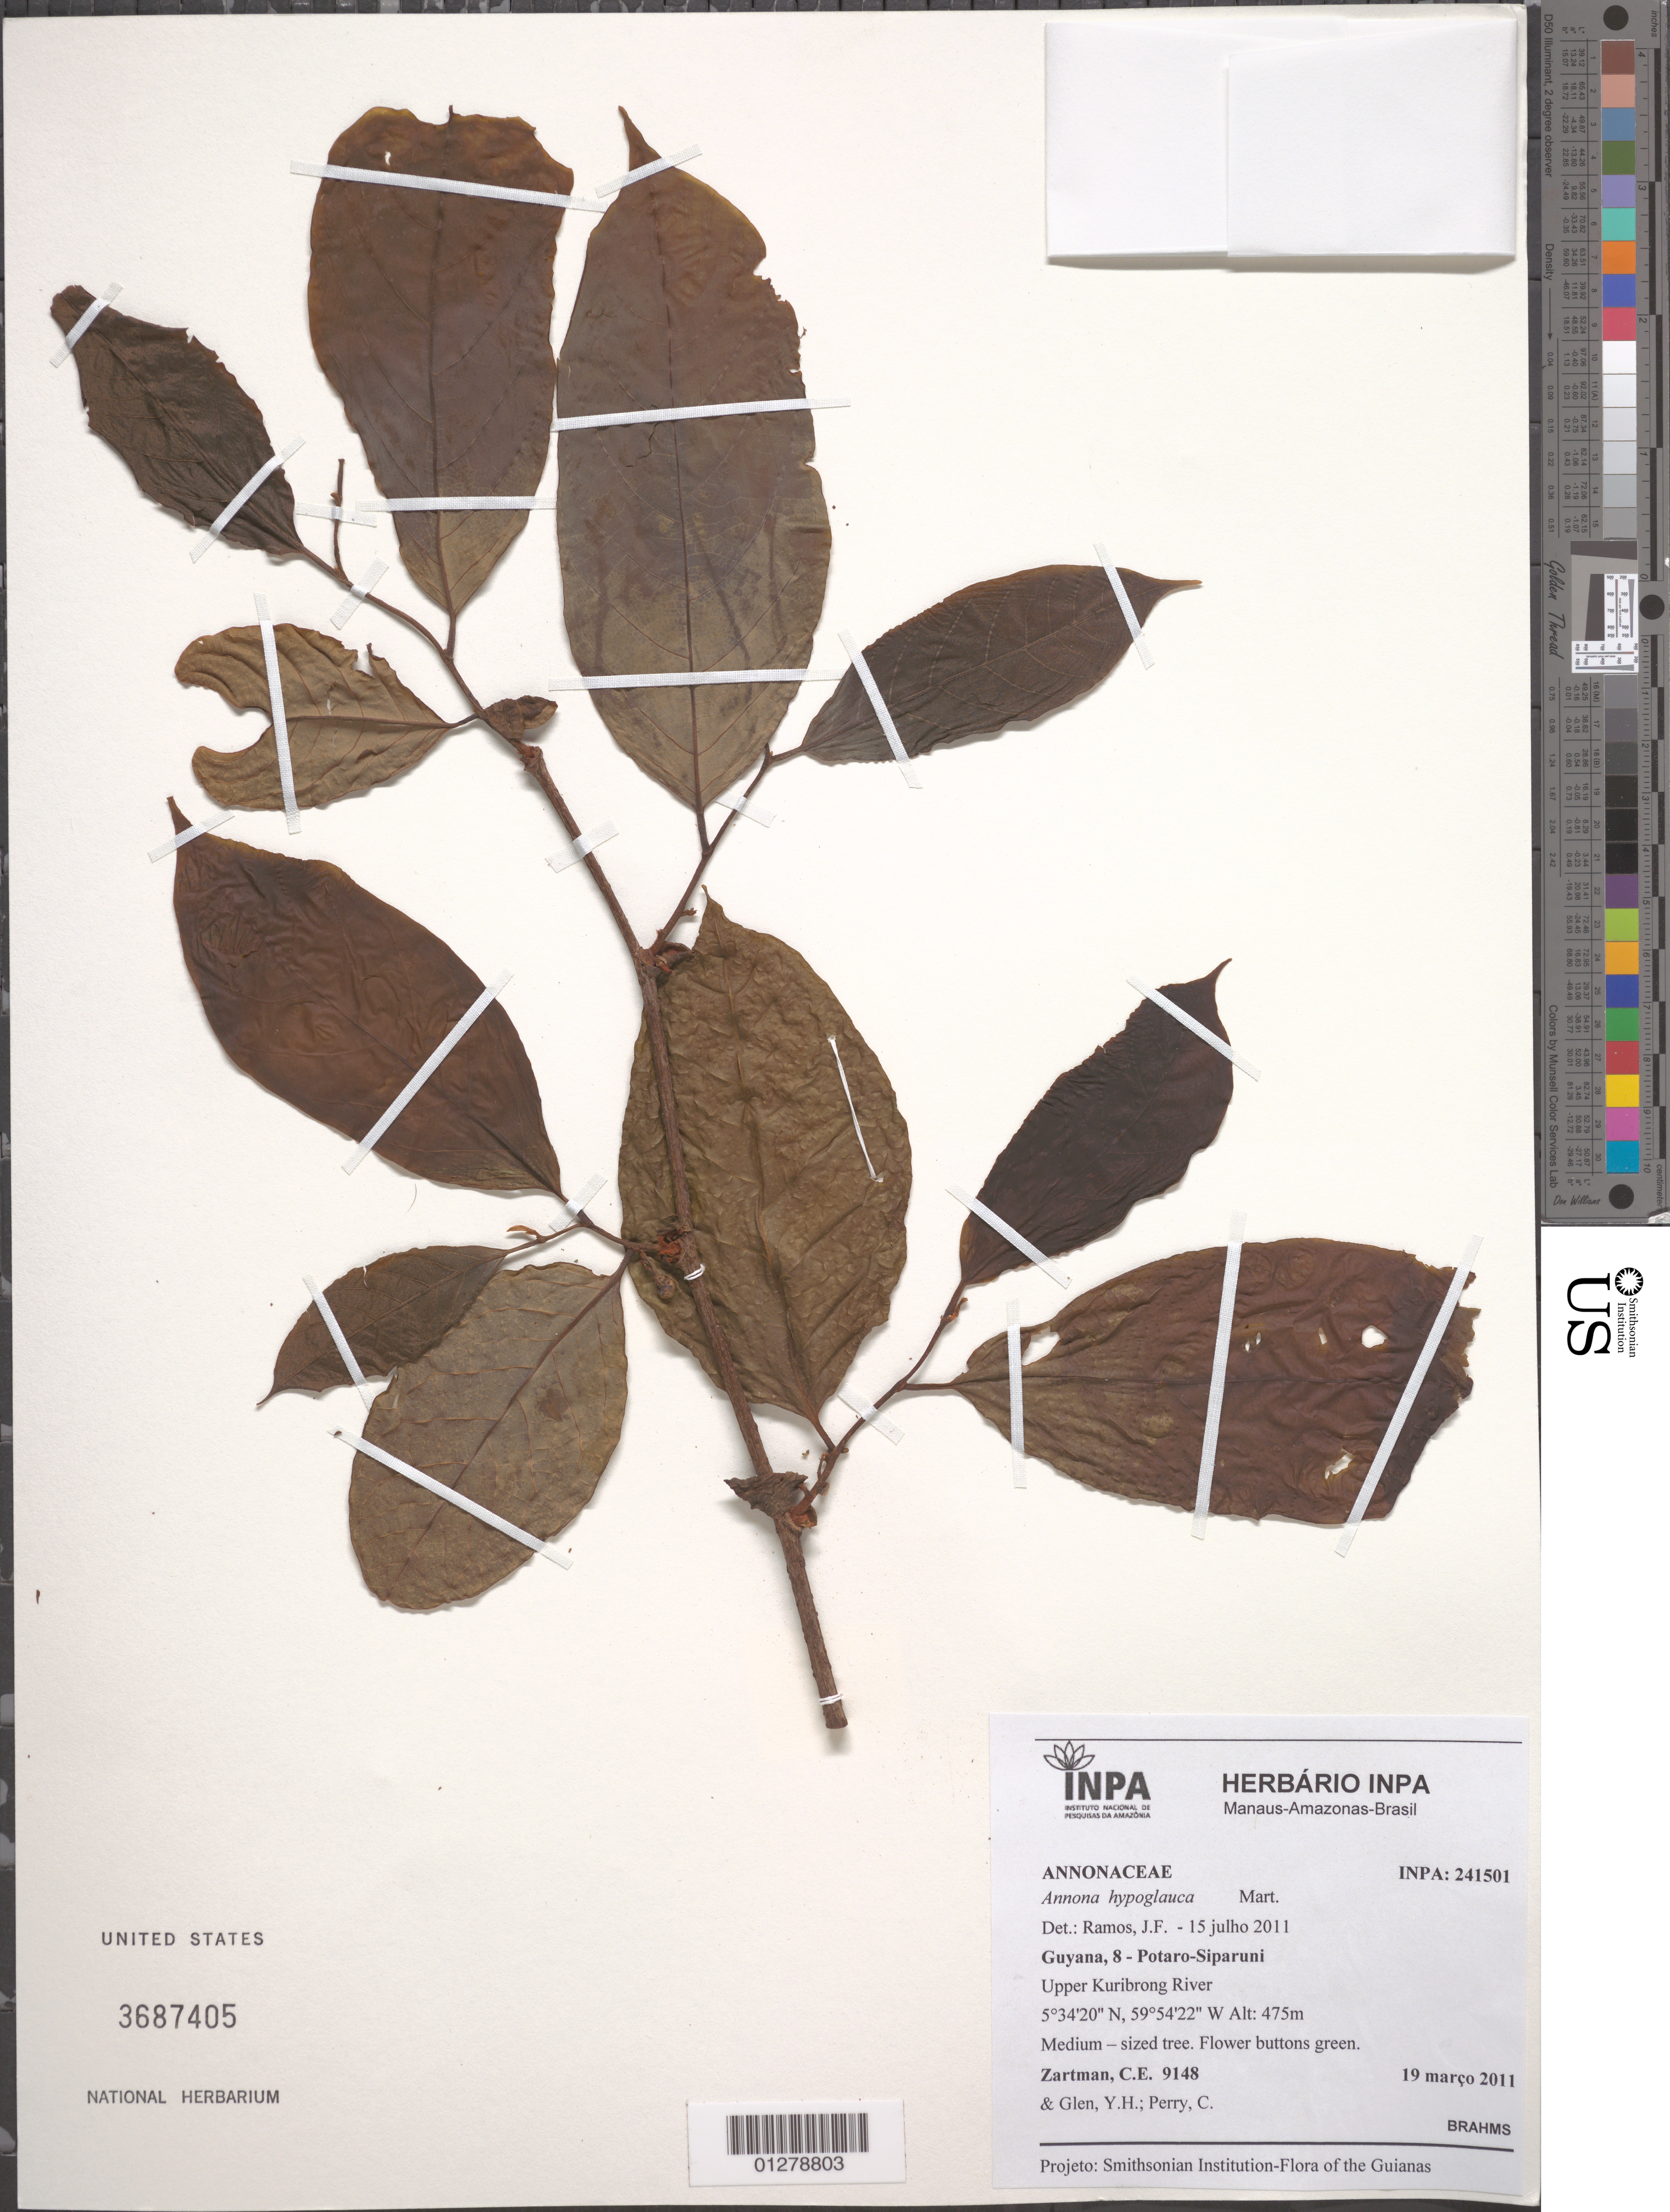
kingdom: Plantae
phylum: Tracheophyta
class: Magnoliopsida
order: Magnoliales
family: Annonaceae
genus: Annona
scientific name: Annona hypoglauca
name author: Mart.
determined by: Ramos, J. F.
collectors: C. Zartman, M. Pombo, Y. Glen & C. Perry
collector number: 9148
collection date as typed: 19 Mar 2011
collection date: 2011-03-19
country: Guyana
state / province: Potaro-Siparuni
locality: Upper Kuribrong River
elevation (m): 475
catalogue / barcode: US 3687405